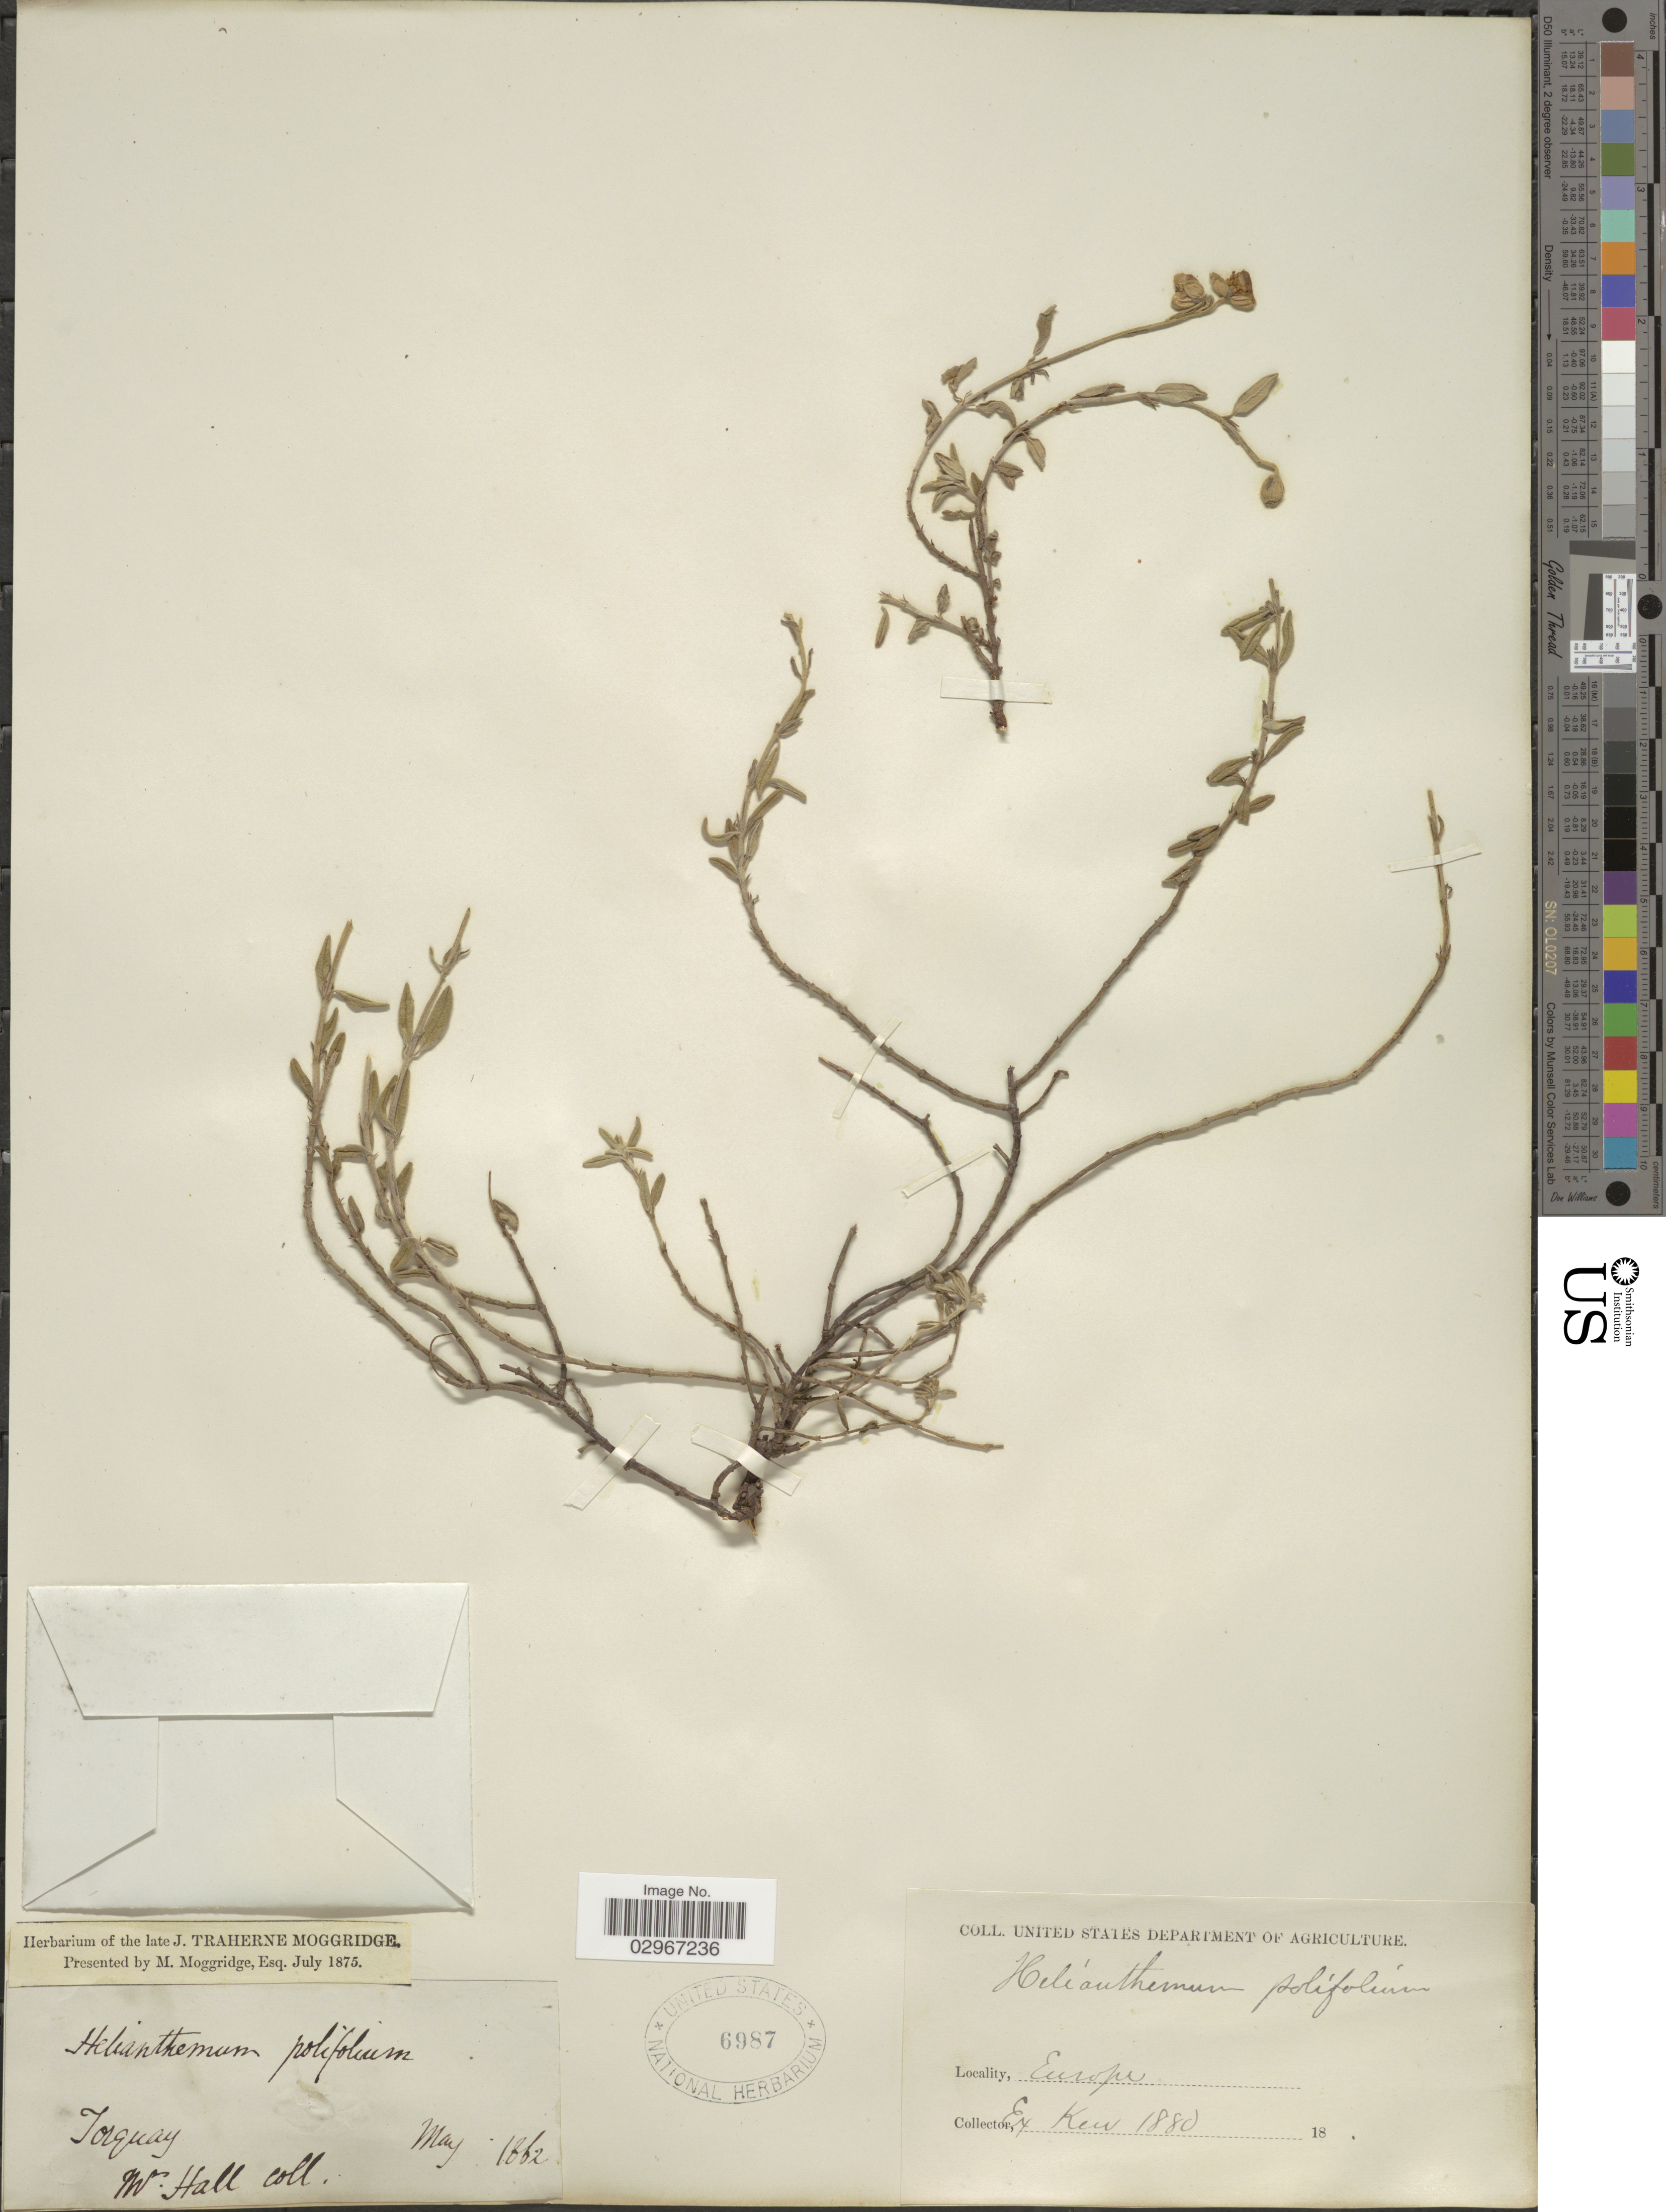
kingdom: Plantae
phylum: Tracheophyta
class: Magnoliopsida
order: Malvales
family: Cistaceae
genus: Helianthemum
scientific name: Helianthemum polifolium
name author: Mill.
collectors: W. Hall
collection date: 1862-05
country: United Kingdom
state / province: England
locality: Torquay, Europe.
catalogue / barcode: US 6987